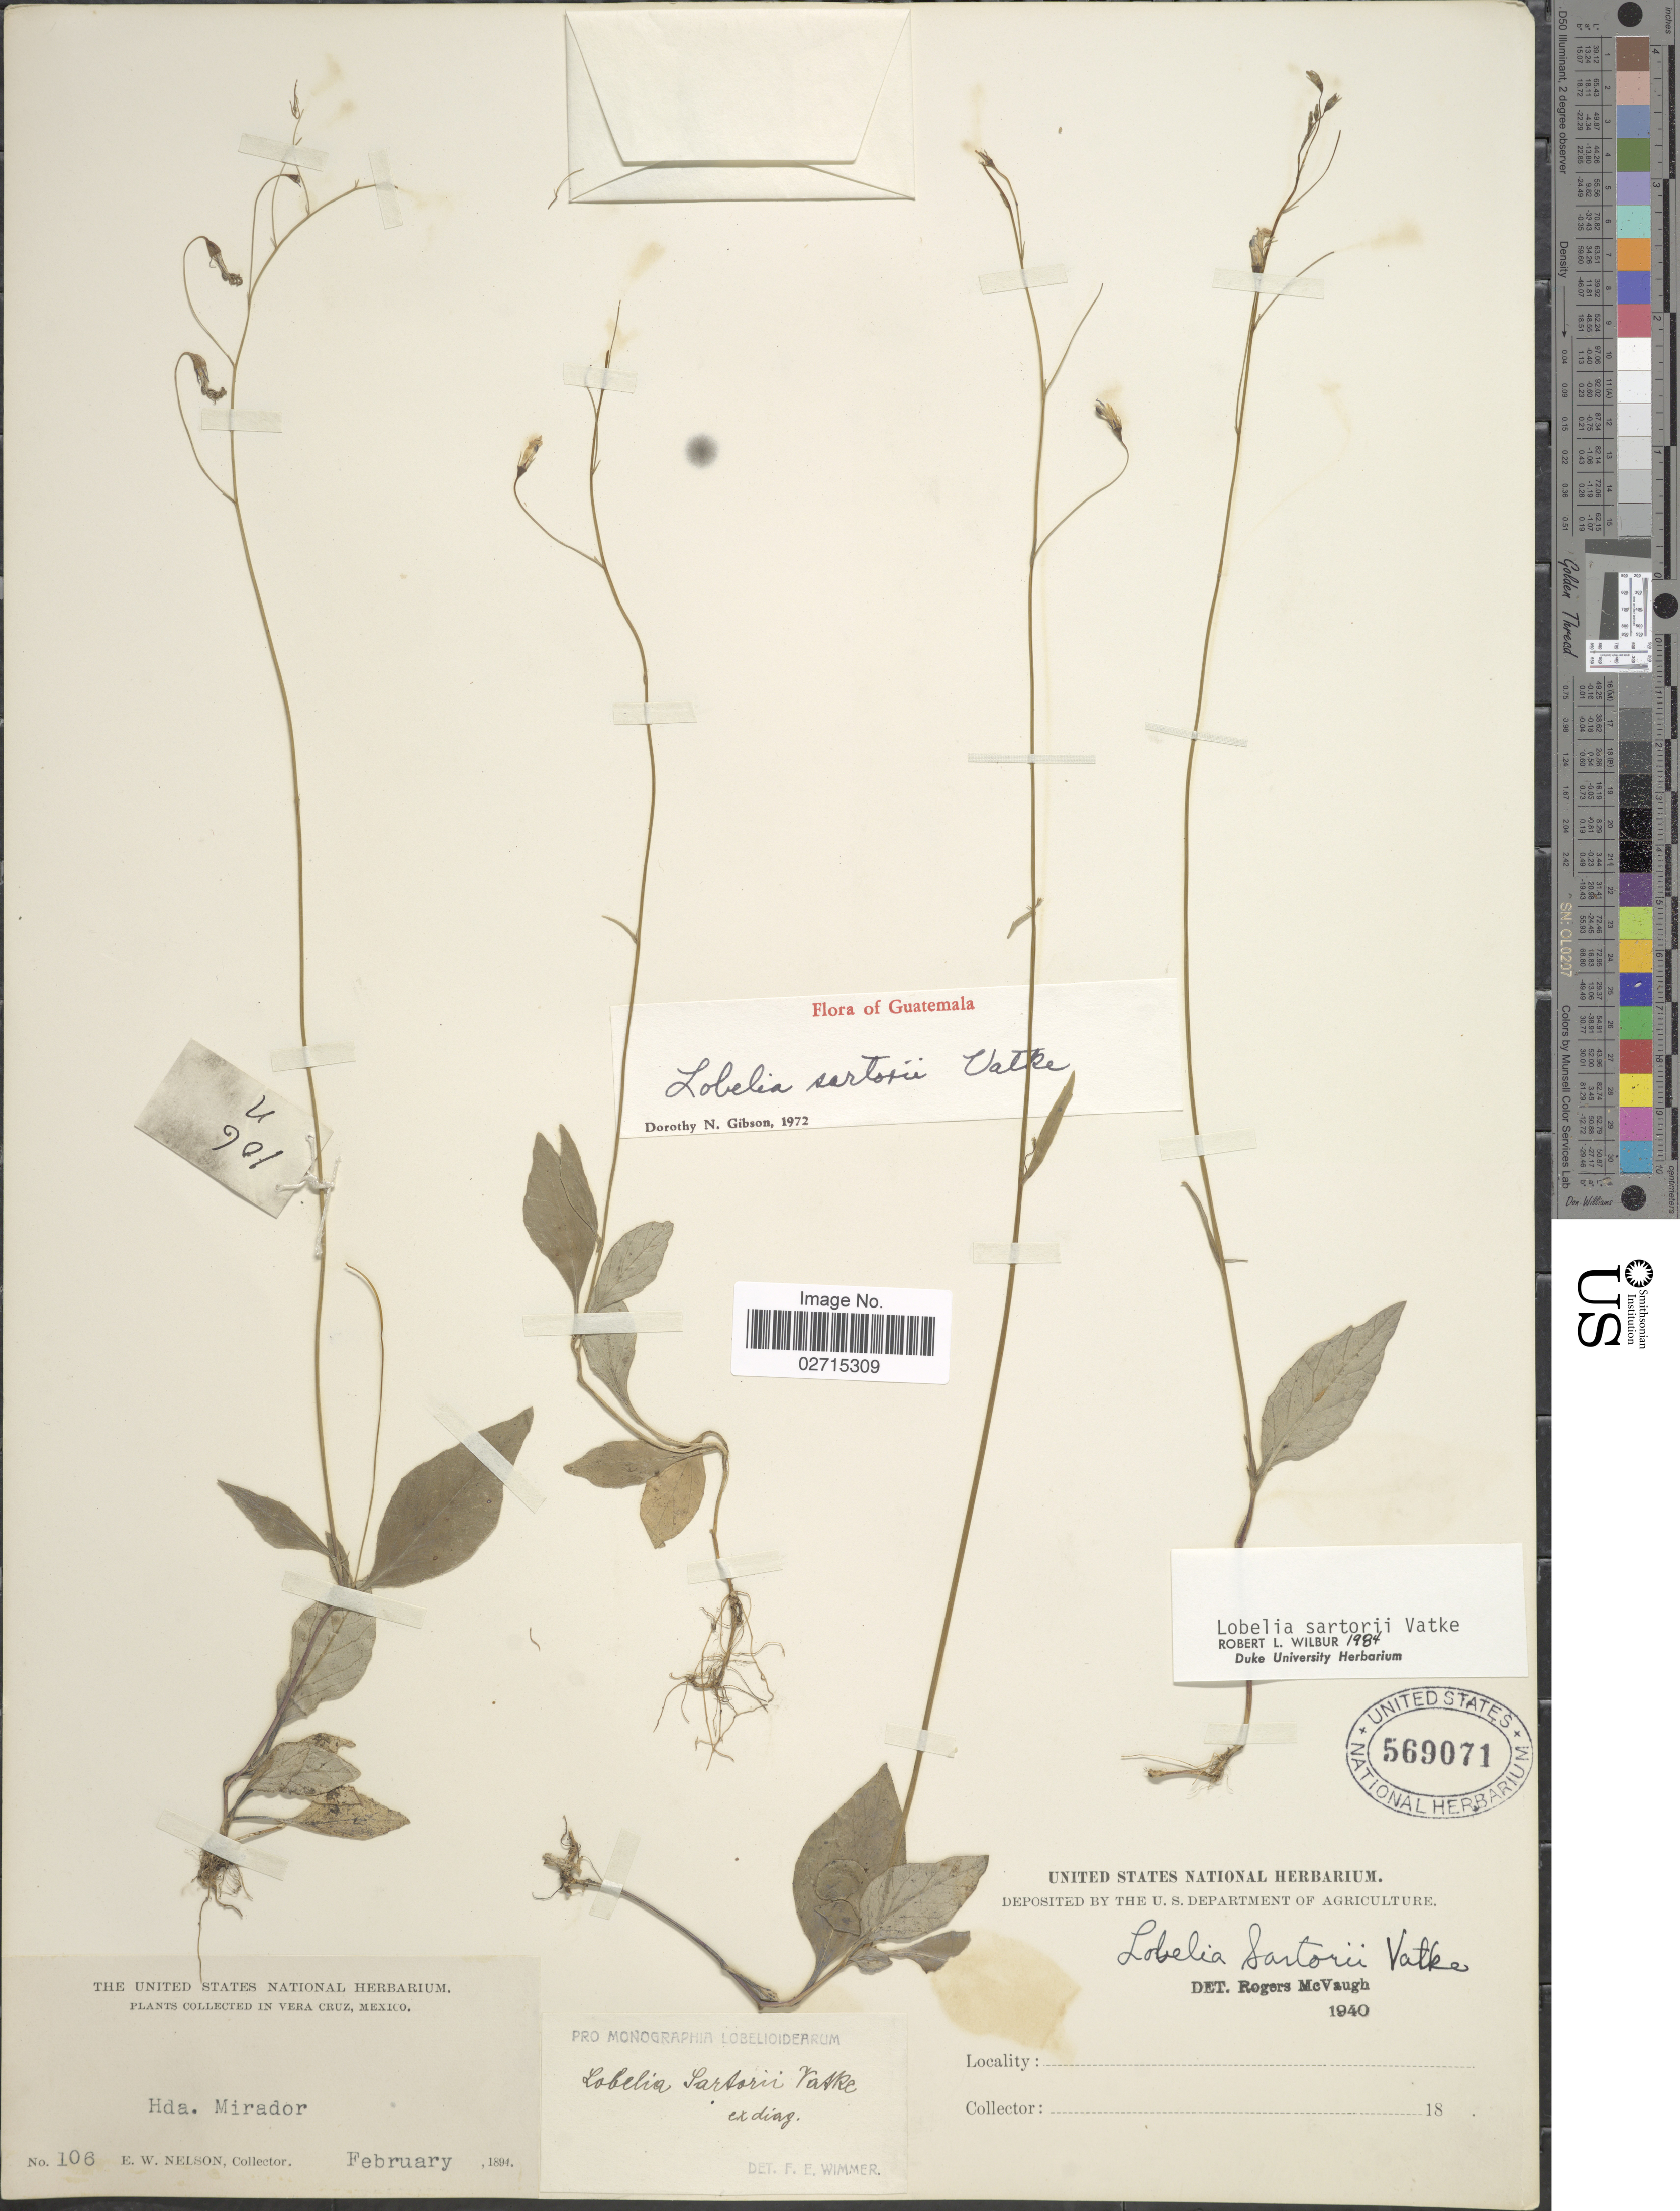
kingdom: Plantae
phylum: Tracheophyta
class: Magnoliopsida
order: Asterales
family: Campanulaceae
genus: Lobelia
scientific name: Lobelia sartorii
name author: Vatke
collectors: E. W. Nelson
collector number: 106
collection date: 1894-02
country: Mexico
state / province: Veracruz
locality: Vera Cruz, Hda. Mirador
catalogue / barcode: US 569071